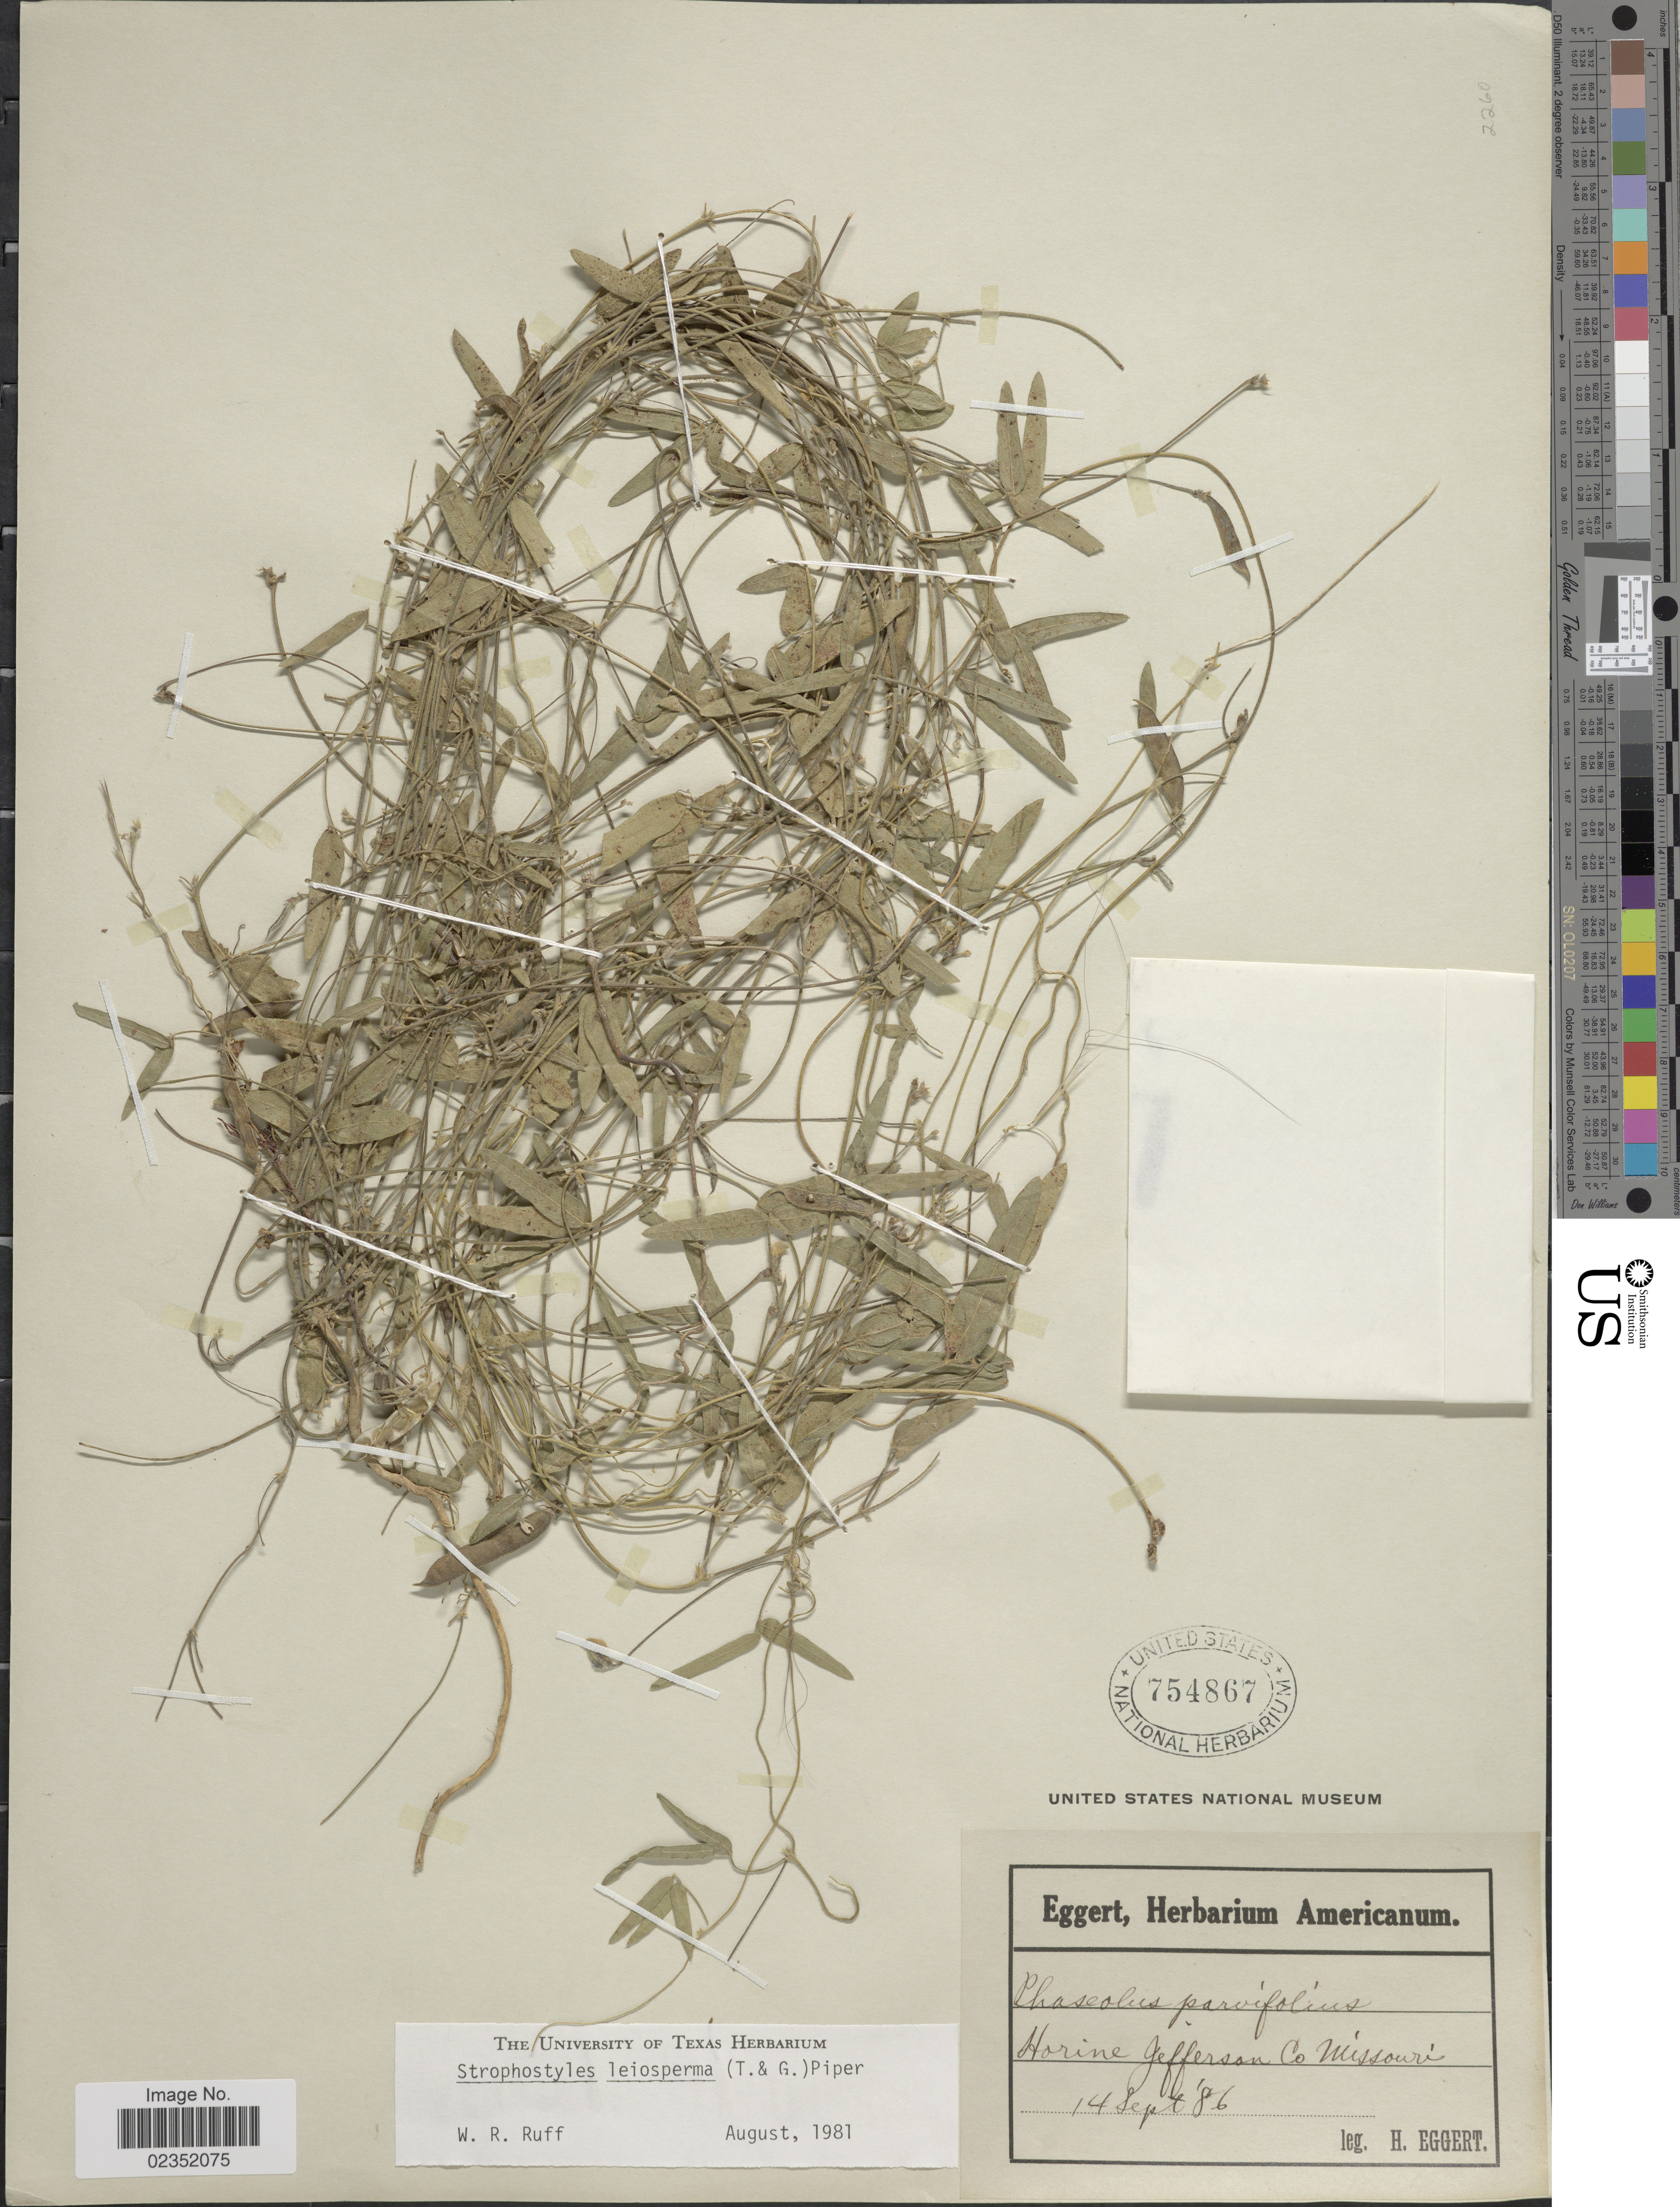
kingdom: Plantae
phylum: Tracheophyta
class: Magnoliopsida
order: Fabales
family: Fabaceae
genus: Strophostyles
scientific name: Strophostyles leiosperma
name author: (Torr. & A. Gray) Piper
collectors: H. Eggert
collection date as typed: Transcribed d/m/y: 14/9/86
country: United States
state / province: Missouri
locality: Horine Jefferson Co.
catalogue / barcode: US 754867